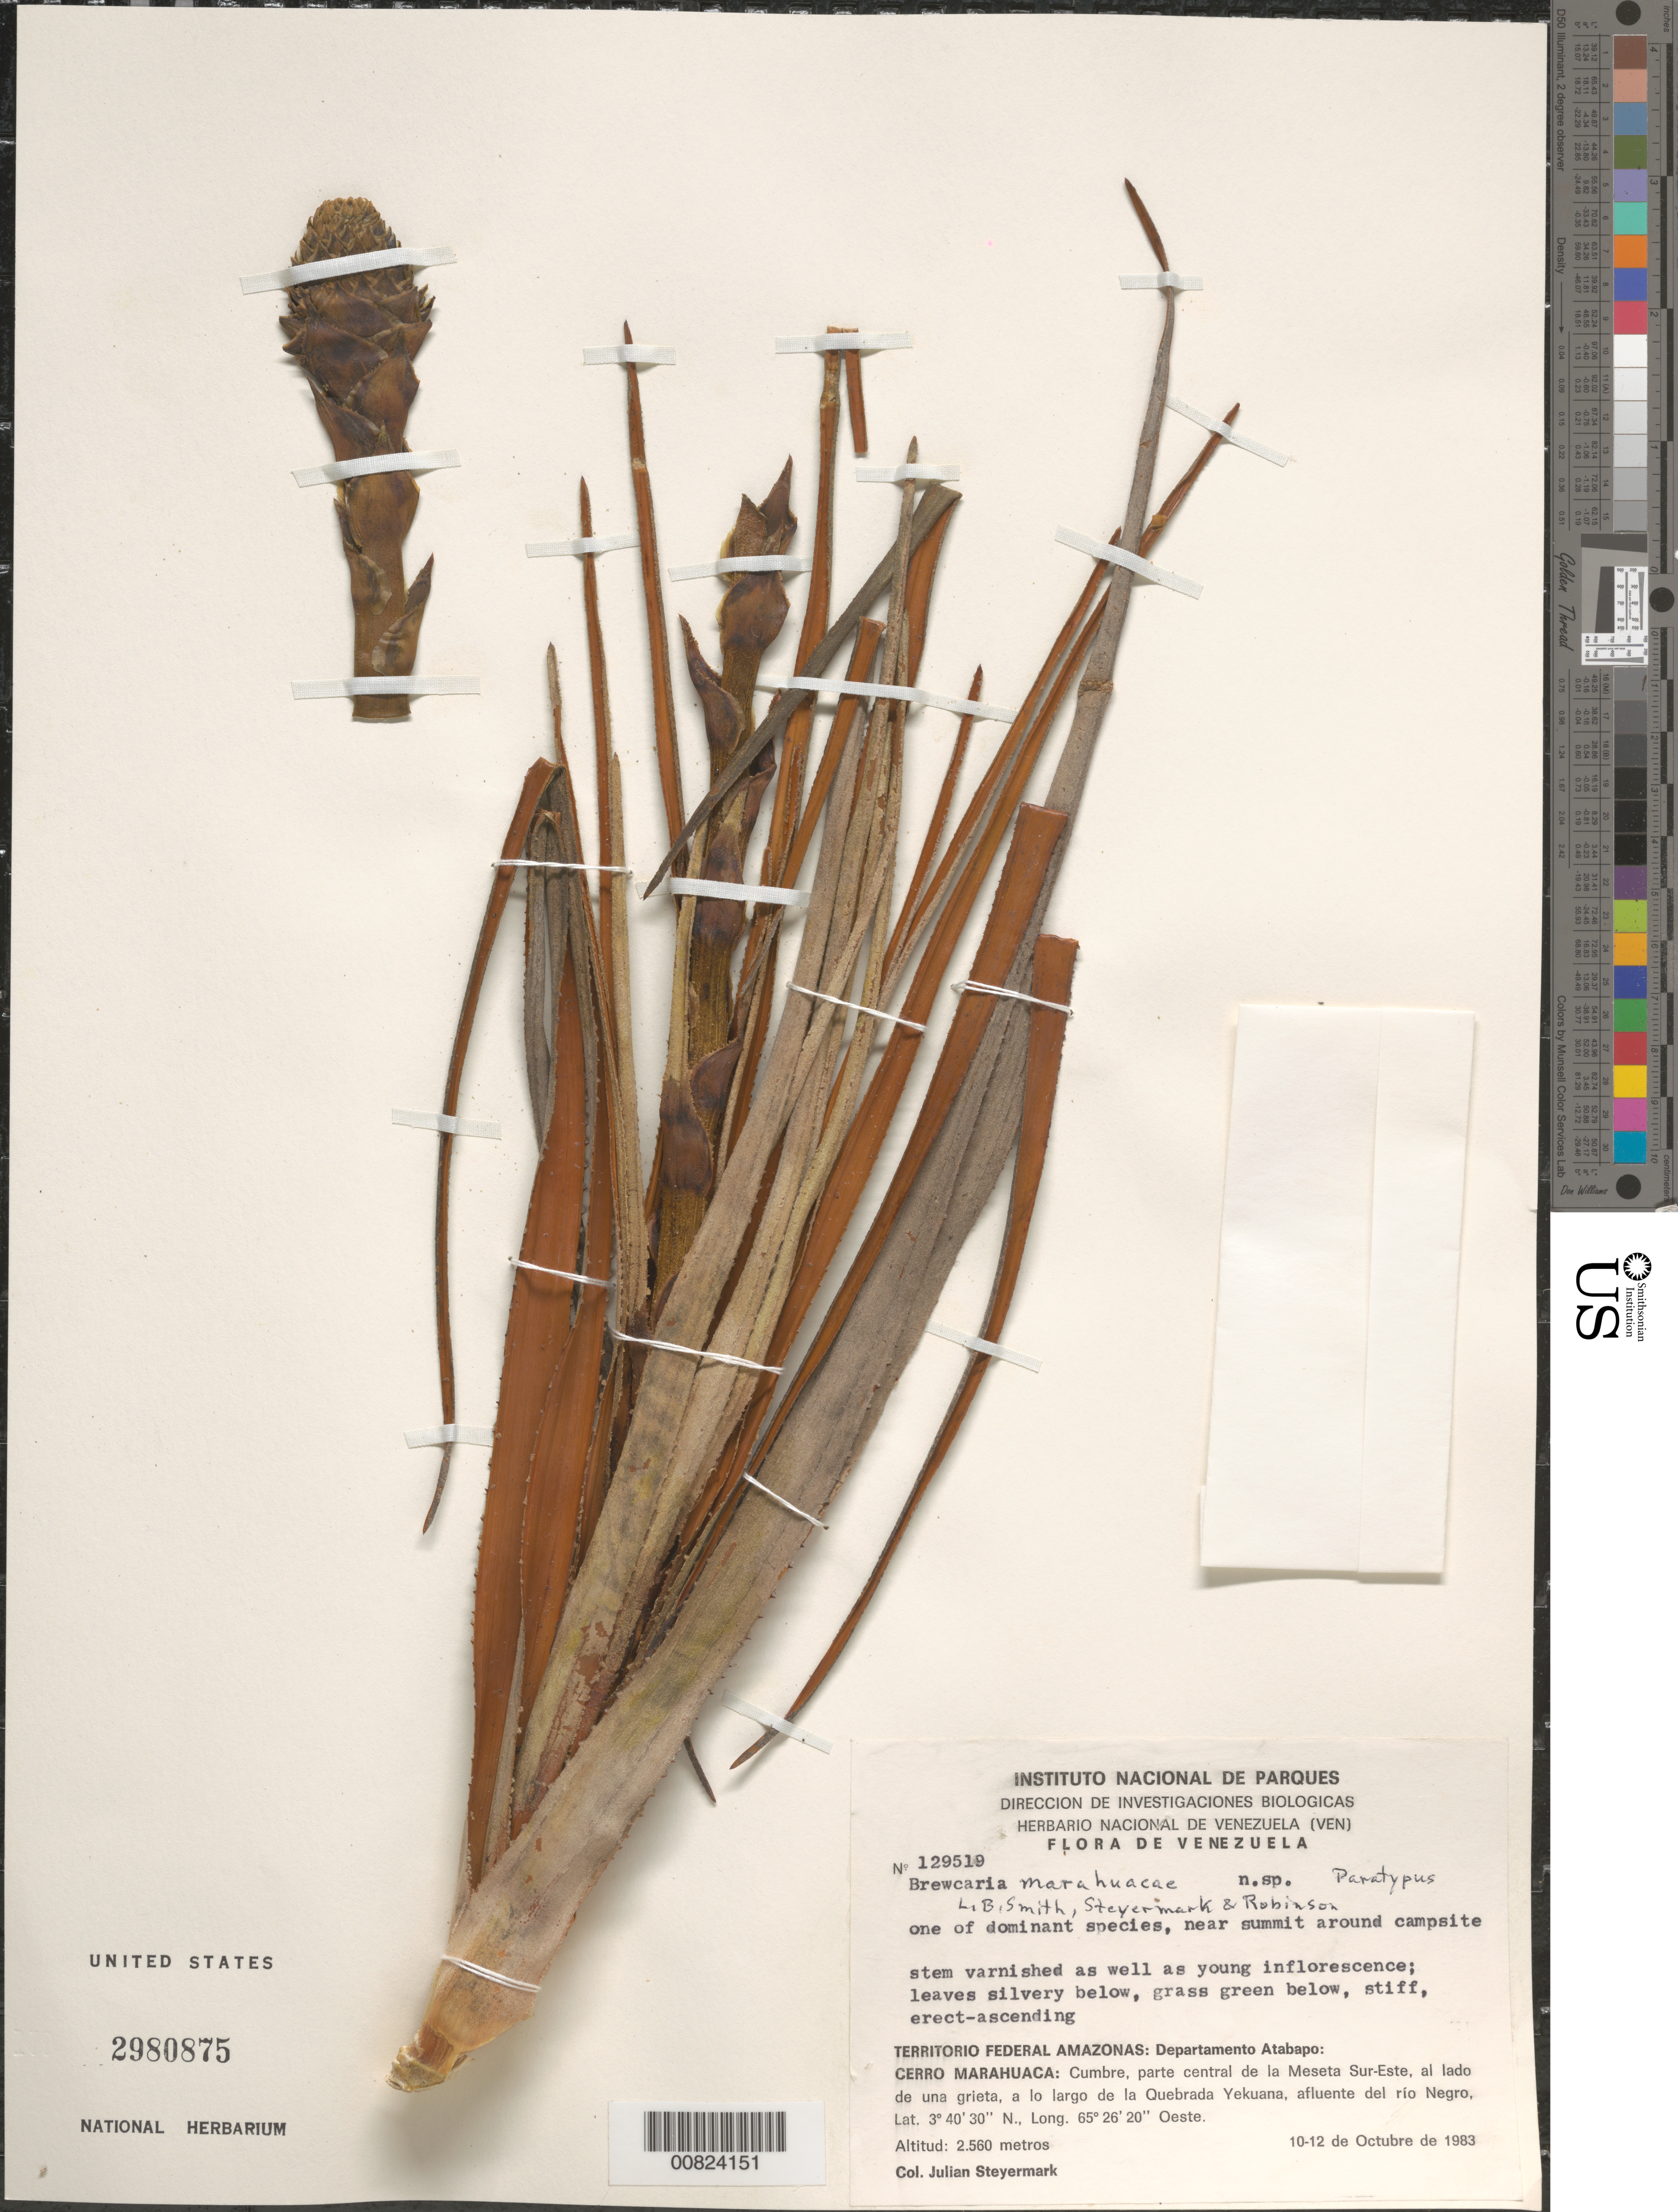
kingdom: Plantae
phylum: Tracheophyta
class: Liliopsida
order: Poales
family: Bromeliaceae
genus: Brewcaria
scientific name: Brewcaria marahuacae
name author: L.B. Sm.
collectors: J. Steyermark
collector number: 129519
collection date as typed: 10-Oct-83 to 12-Oct-83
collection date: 1983-10-10/1983-10-12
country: Venezuela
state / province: Amazonas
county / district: Atabapo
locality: Cerro Marahuaca, cumbre, parte central de la Meseta Sur-Este, a lo largo de la Quebrada Yekuanam, afluente del río Negro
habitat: Near summit around campsite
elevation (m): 2560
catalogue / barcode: US 2980875